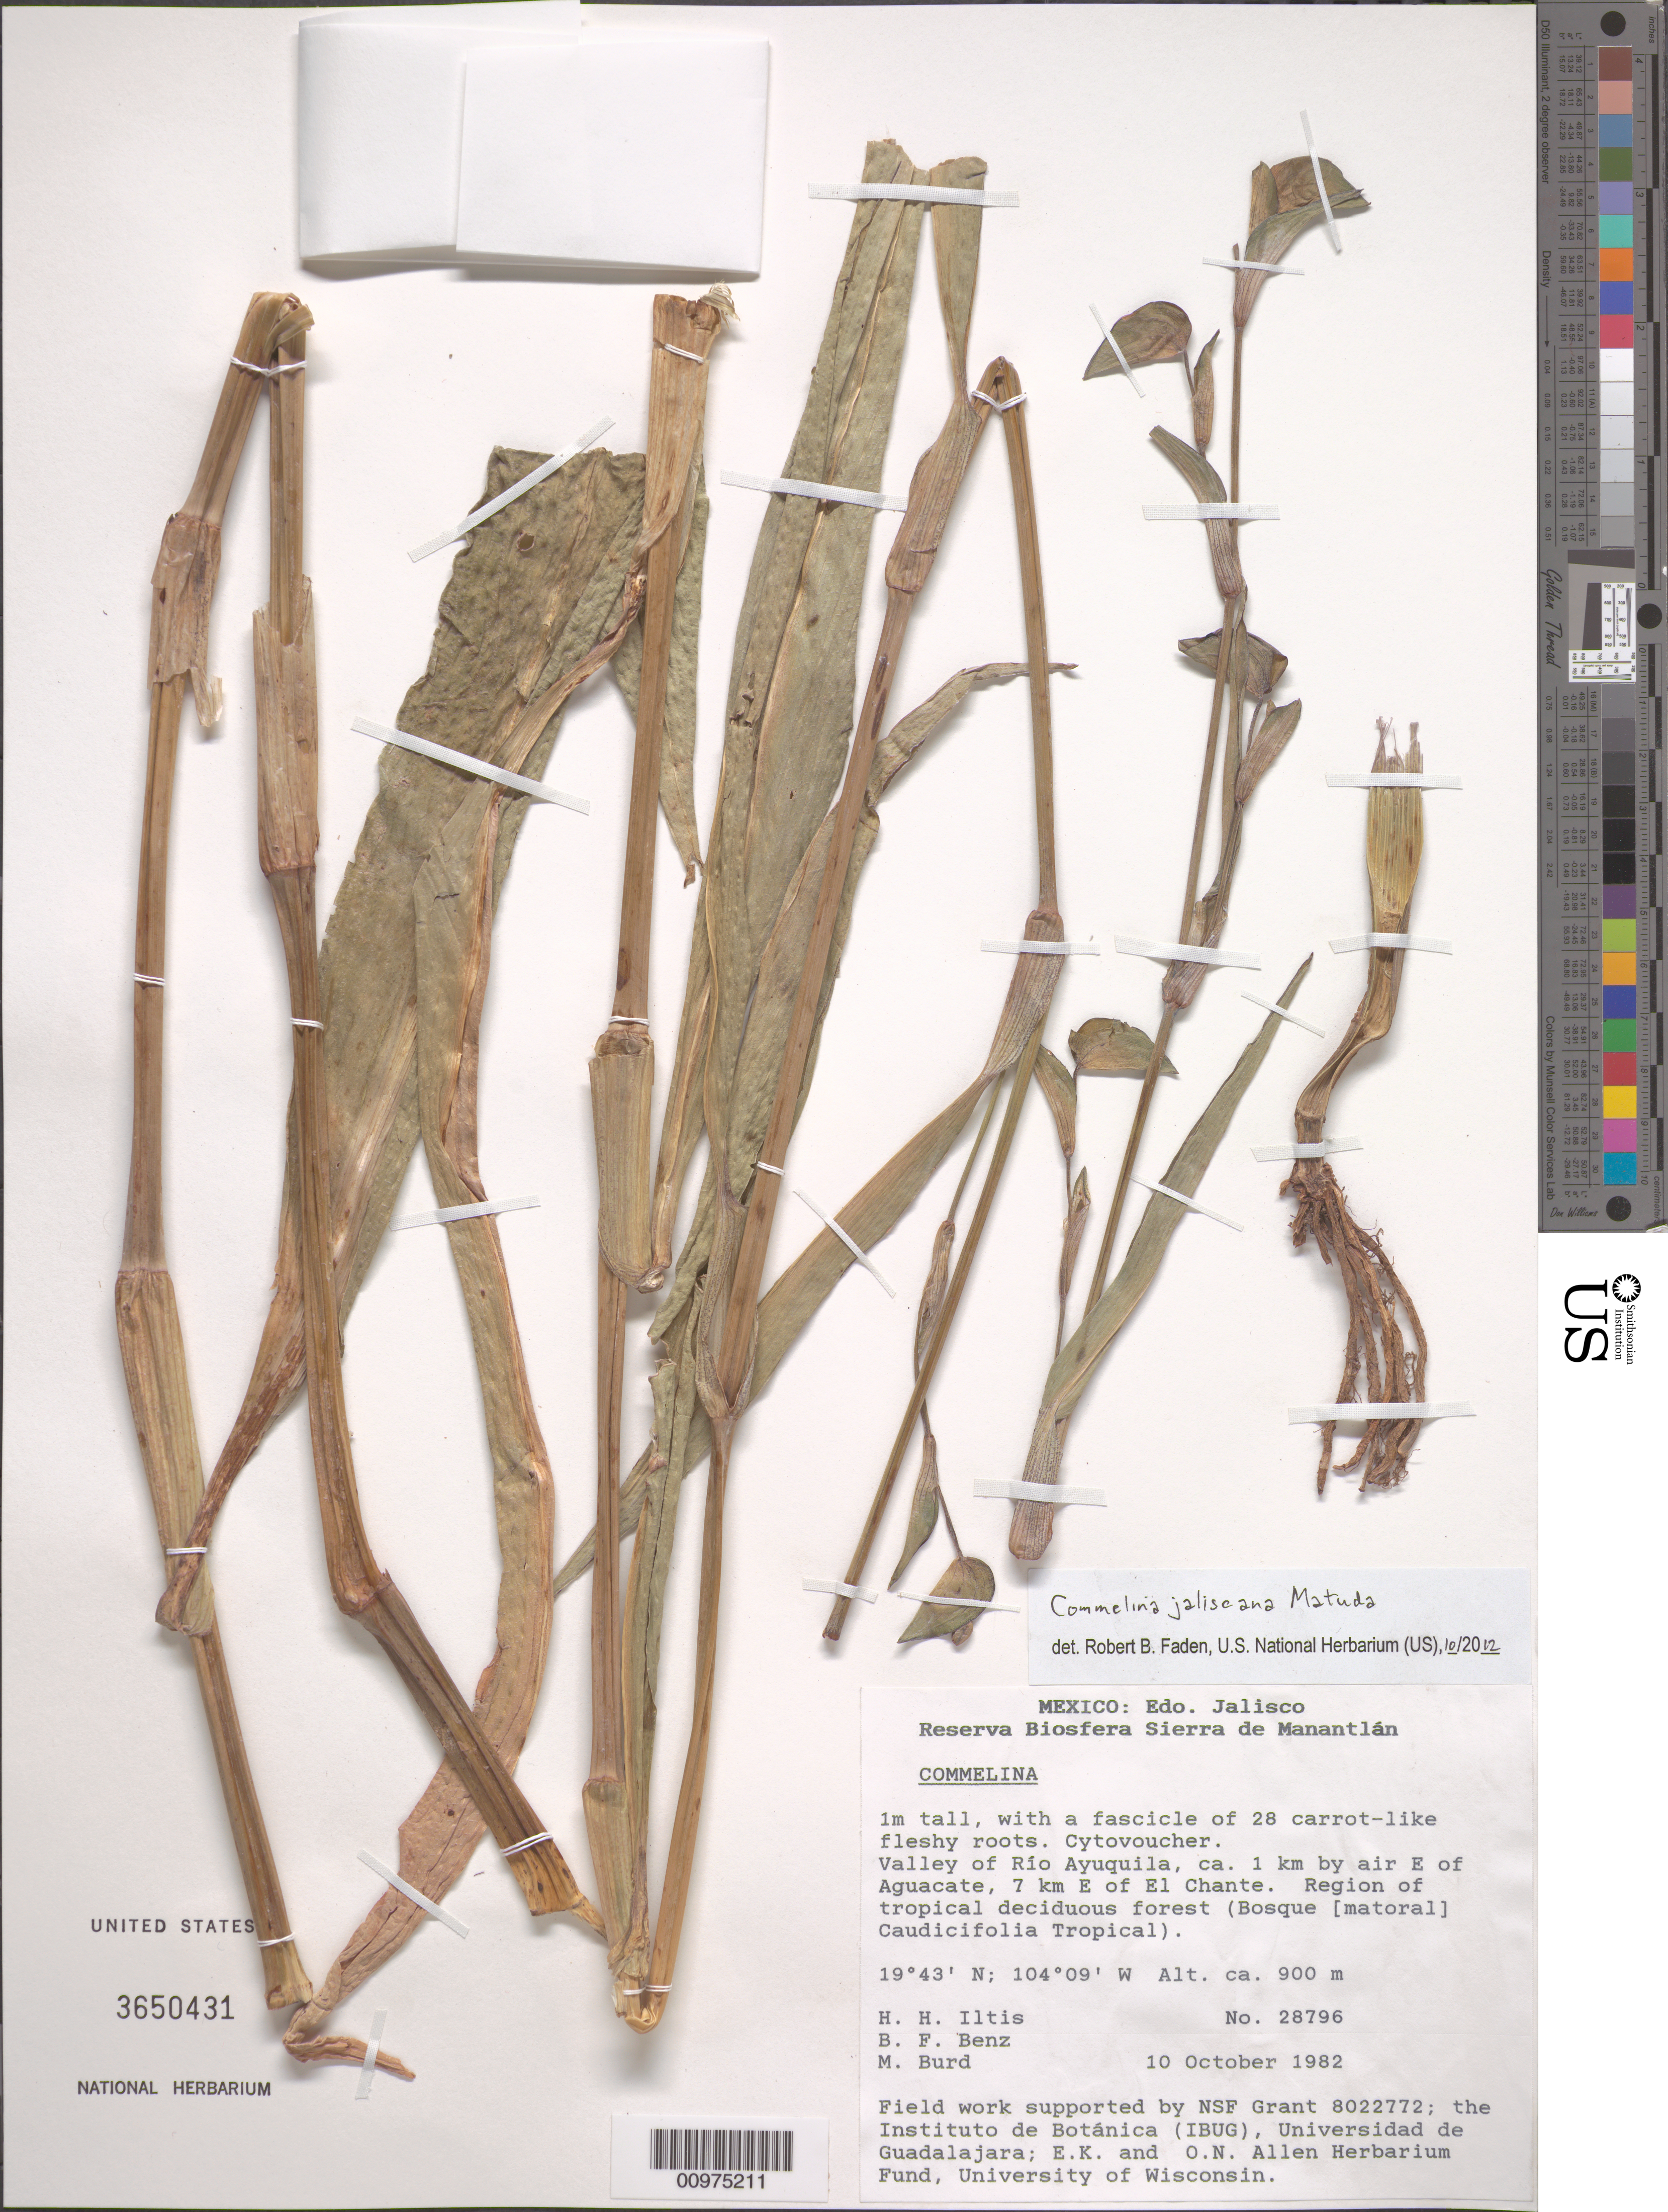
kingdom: Plantae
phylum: Tracheophyta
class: Liliopsida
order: Commelinales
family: Commelinaceae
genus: Commelina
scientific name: Commelina jaliscana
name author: Matuda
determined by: Faden, Robert B., (US), Smithsonian Institution - National Museum of Natural History (UNITED STATES)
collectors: H. H. Iltis et al.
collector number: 28796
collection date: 1982-10-10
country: Mexico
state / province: Jalisco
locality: Reserva Biosfera Sierra de Manantlán. Valley of Rio Ayuquila, ca. 1 km by air E of Aguacate, 7 km E of El Chante.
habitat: Region of tropical deciduous forest (Bosque [matoral] Caudicifolia Tropical).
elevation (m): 900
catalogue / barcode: US 3650431